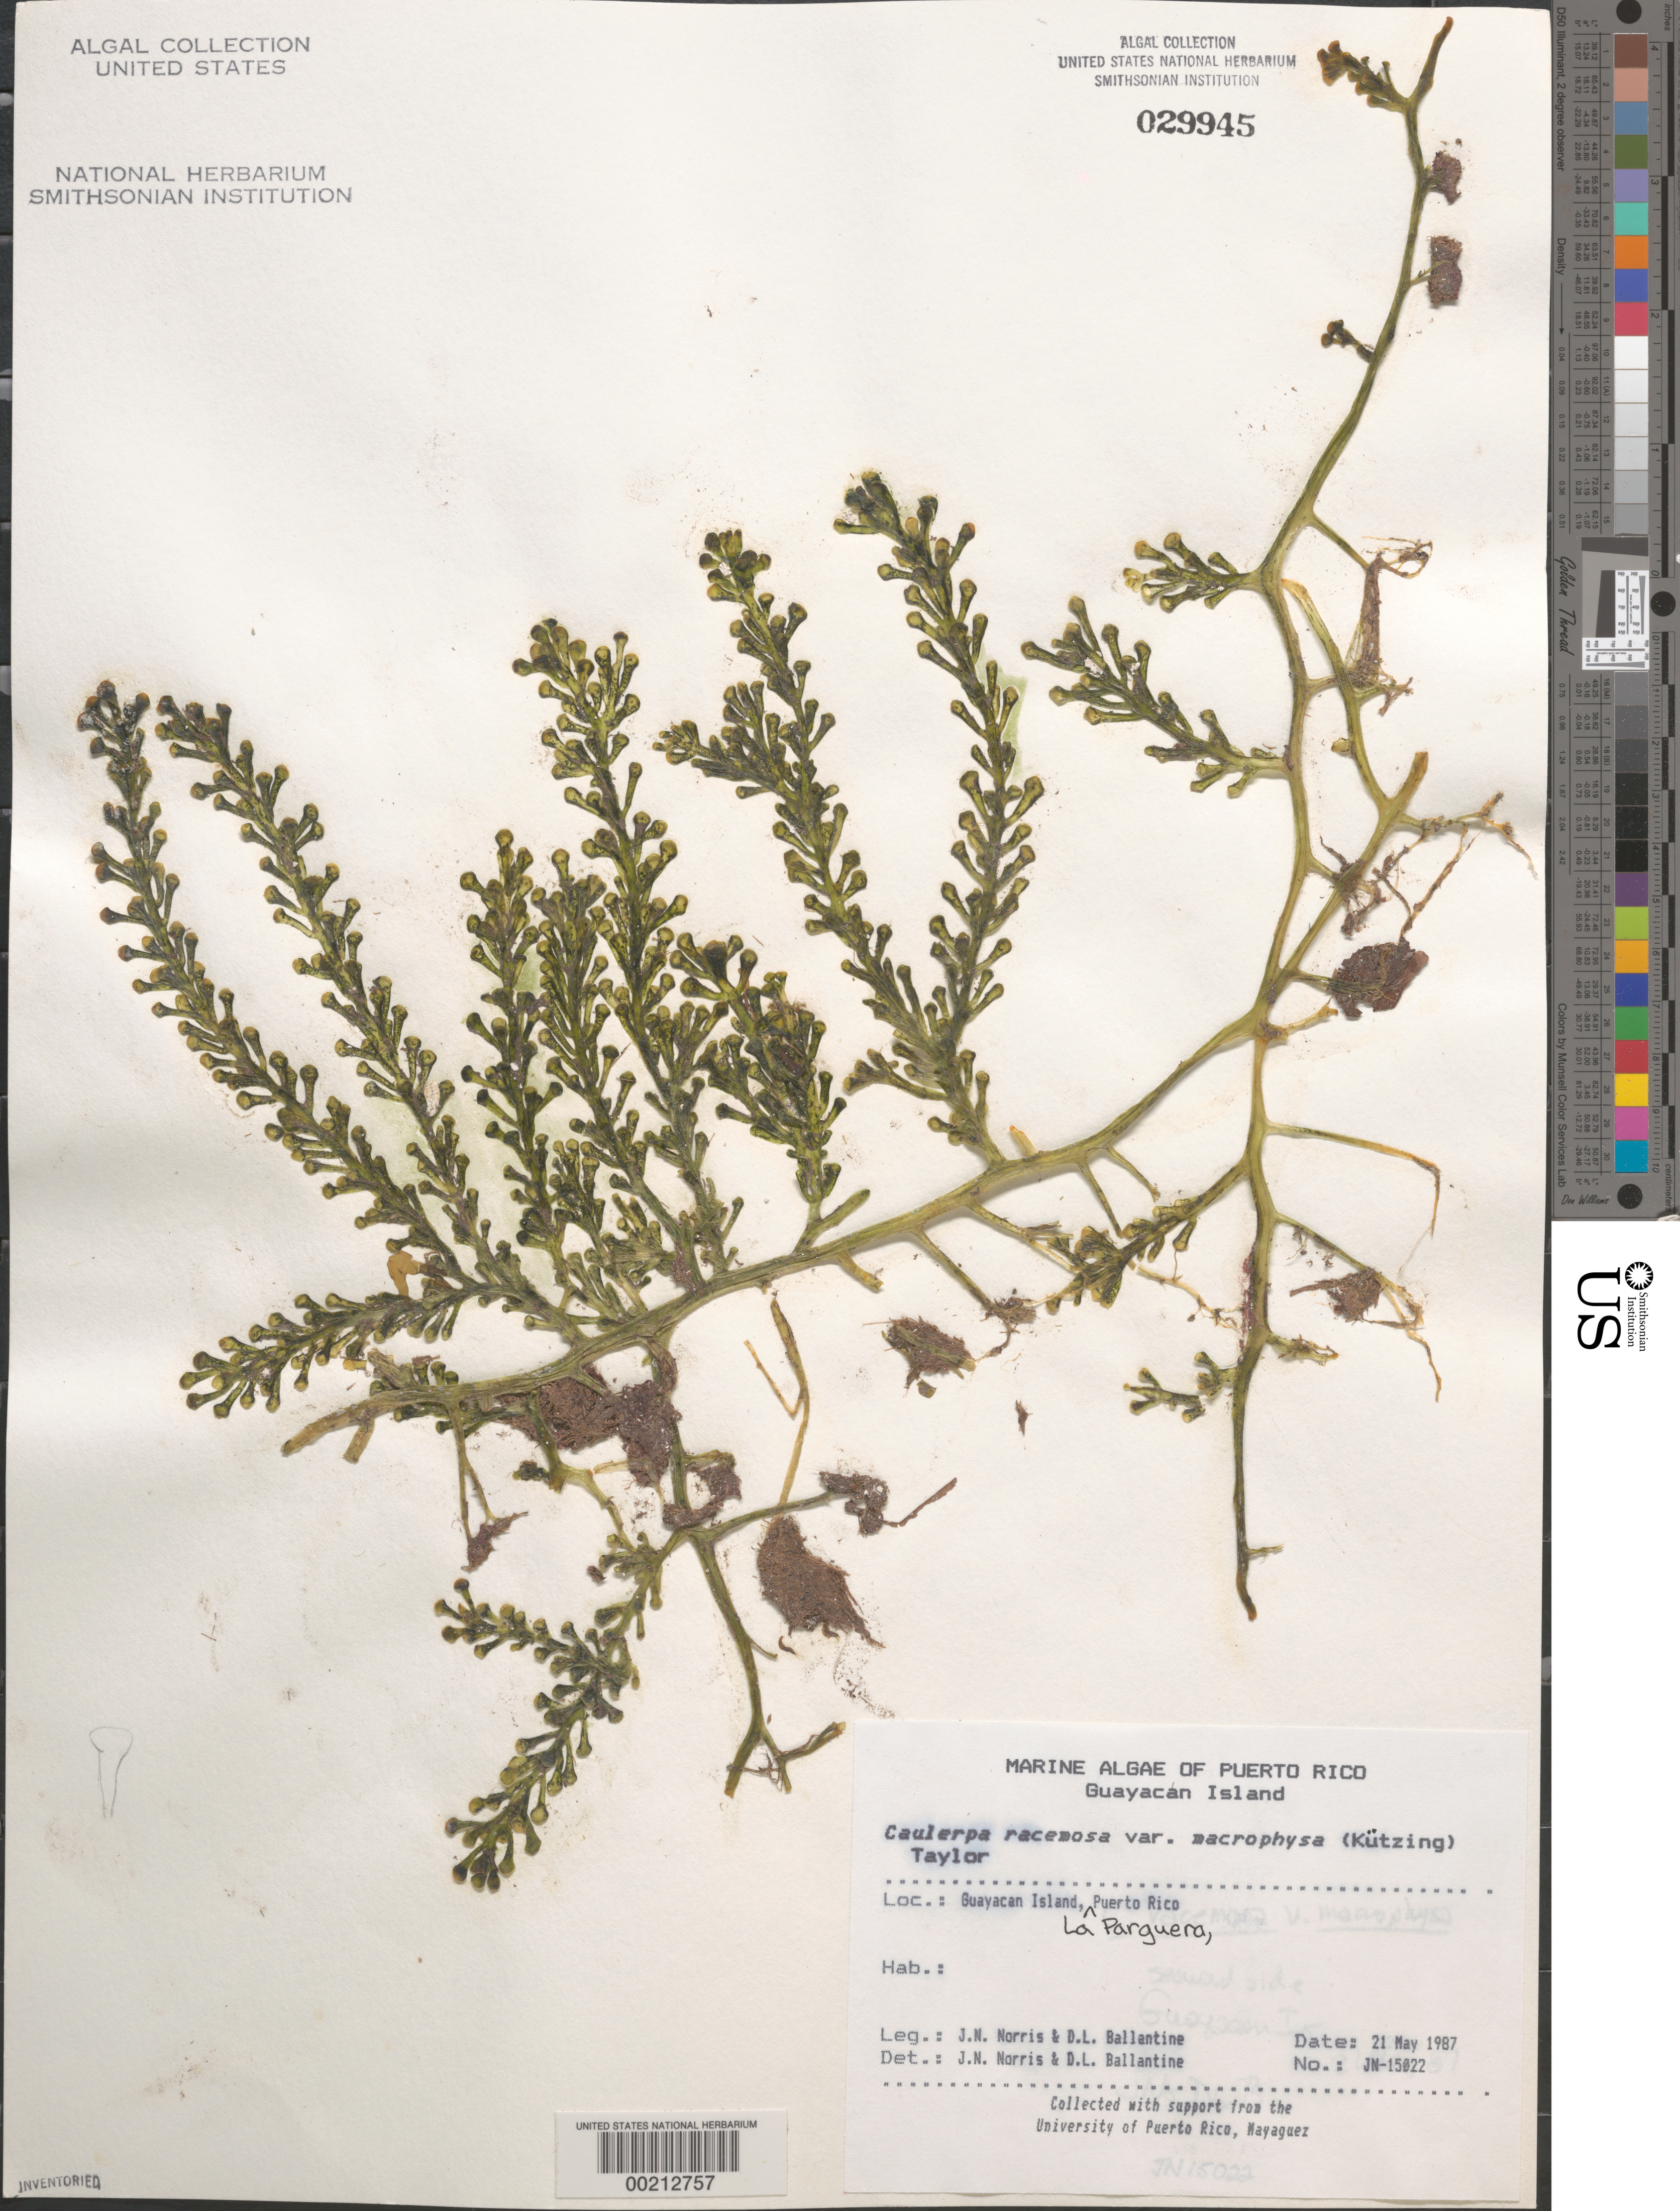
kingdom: Plantae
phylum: Chlorophyta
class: Ulvophyceae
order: Bryopsidales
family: Caulerpaceae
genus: Caulerpa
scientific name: Caulerpa racemosa var. macrophysa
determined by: Norris, J. N.; Ballantine, D. L.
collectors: J. N. Norris & D.L. Ballantine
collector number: JN-15022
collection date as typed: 21 May 1987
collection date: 1987-05-21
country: Puerto Rico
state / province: Lajas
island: Guayacan Island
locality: La Parguera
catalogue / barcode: US 29945